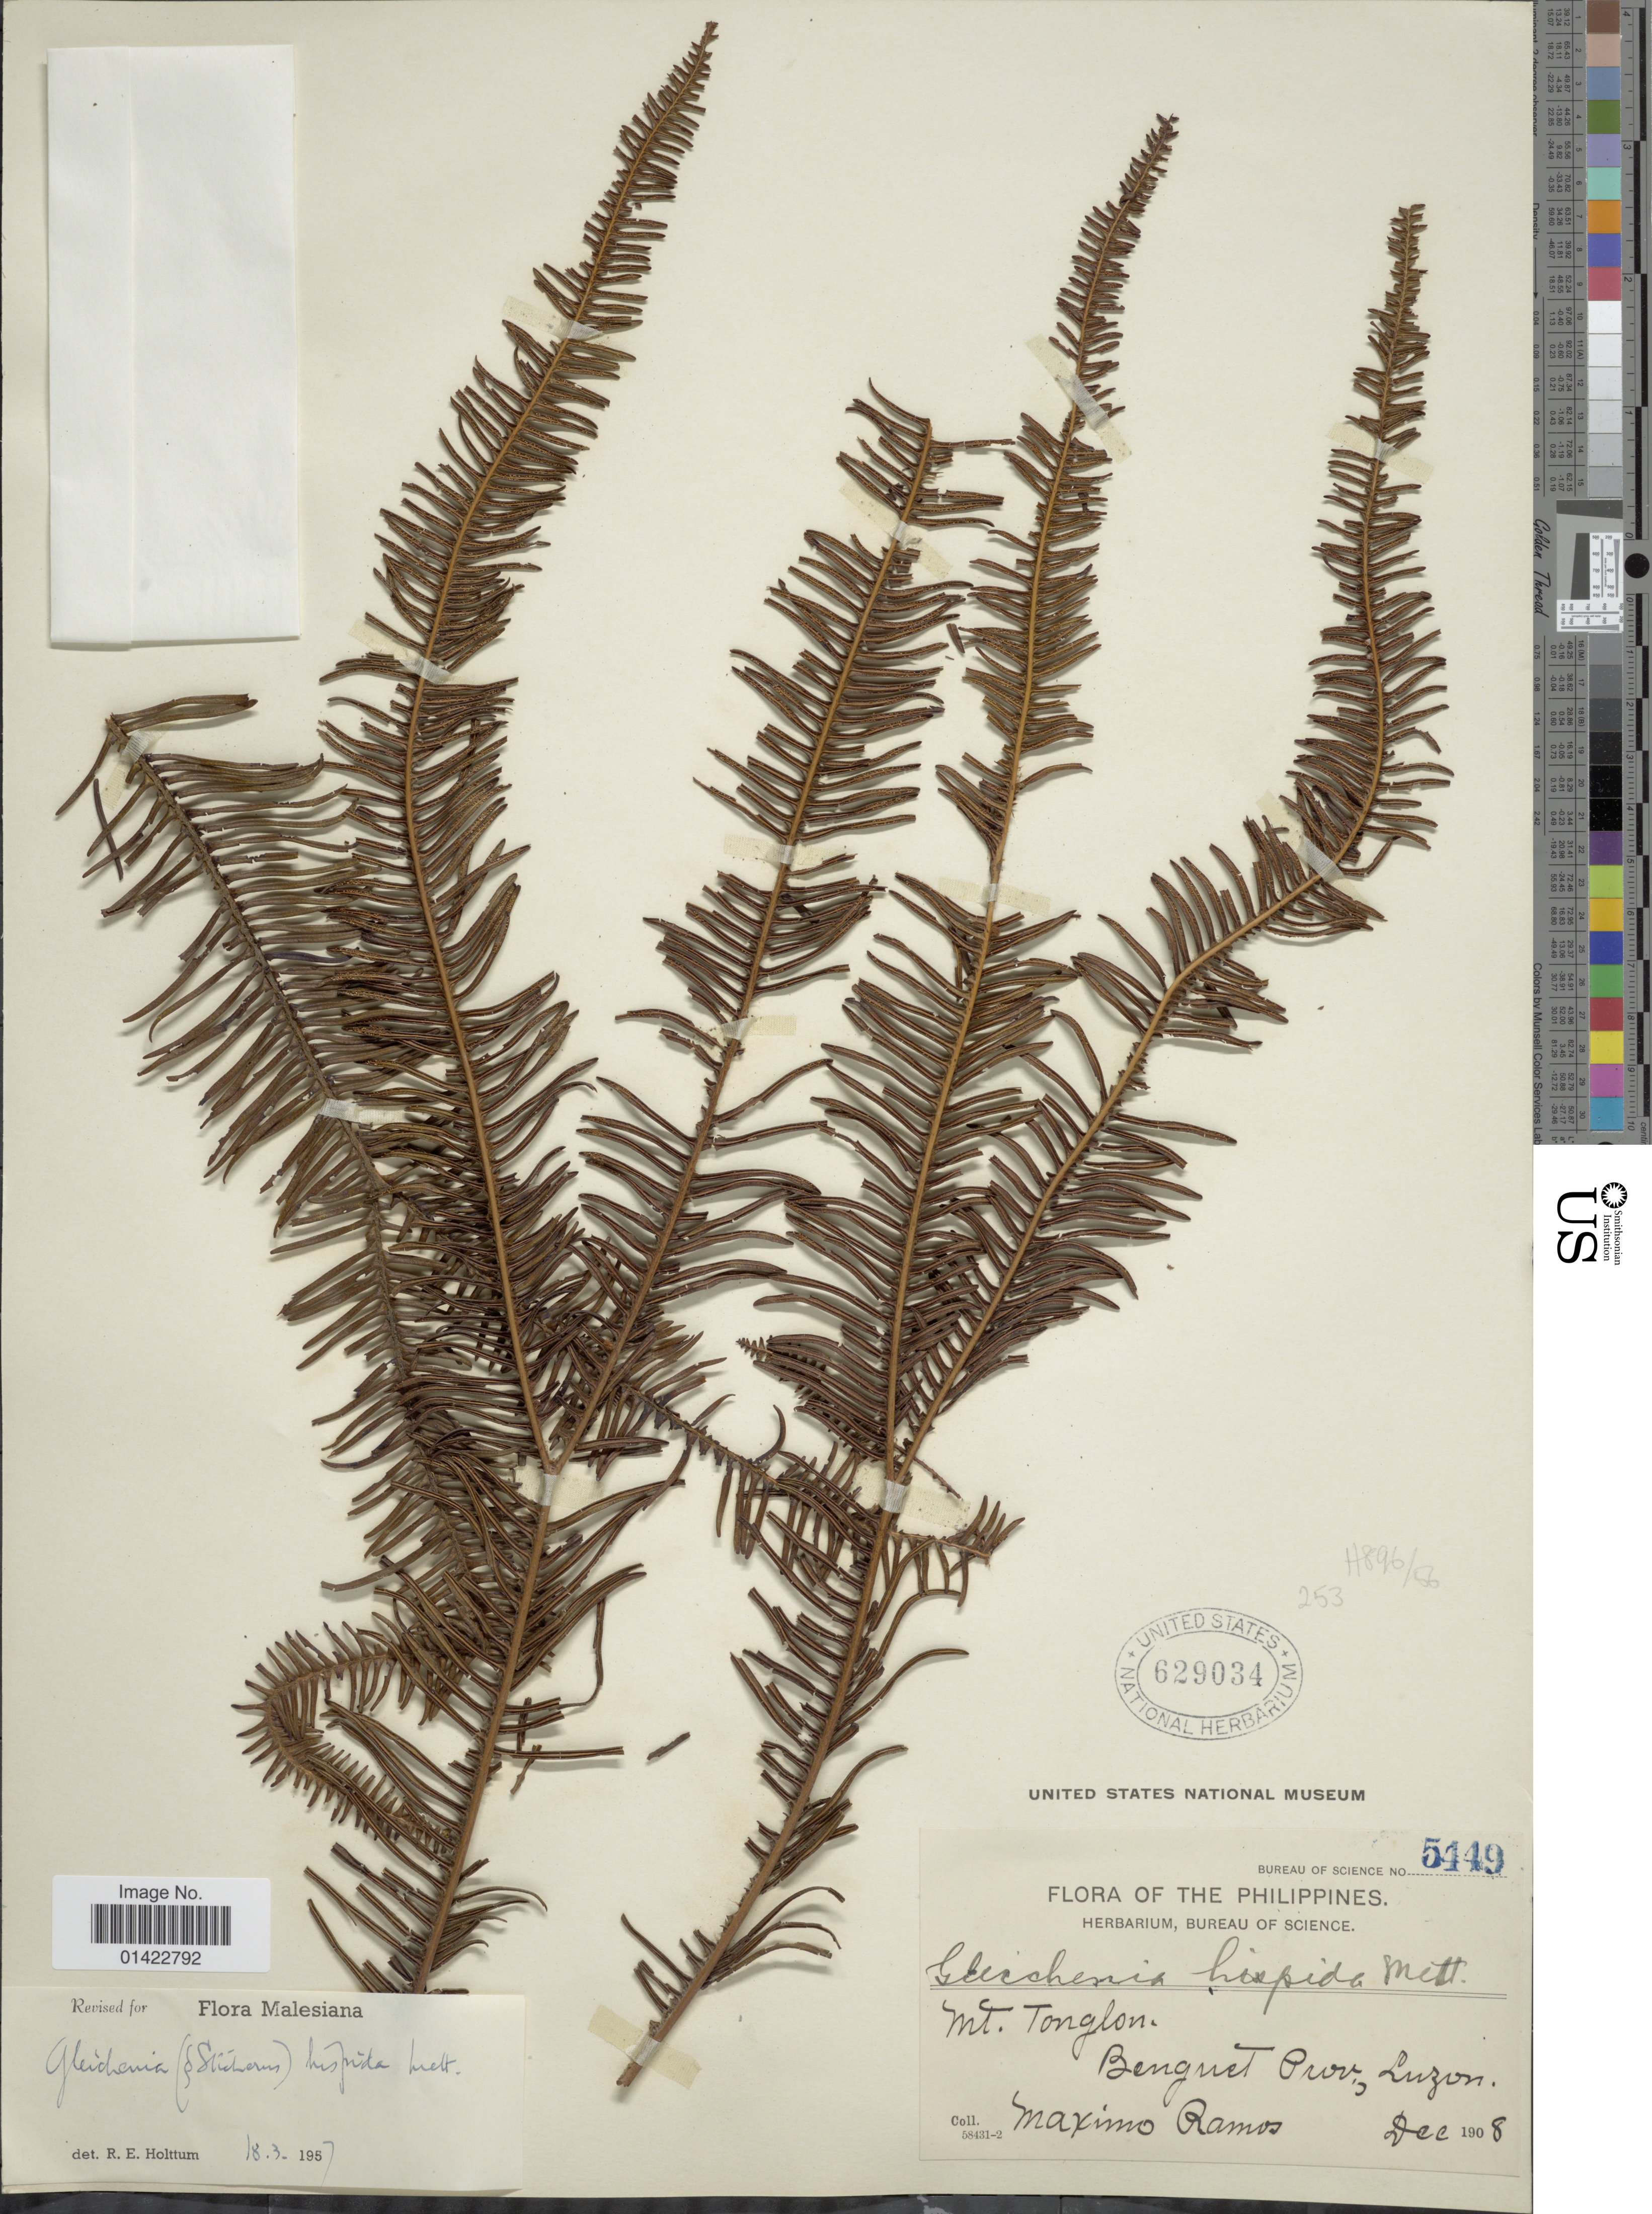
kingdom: Plantae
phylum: Tracheophyta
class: Polypodiopsida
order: Gleicheniales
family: Gleicheniaceae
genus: Sticherus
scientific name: Sticherus hispidus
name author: (Mett. ex Kuhn) Copel.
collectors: M. Ramos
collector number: Bureau of Science 5449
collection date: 1908-12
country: Philippines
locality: Mt. Tonglon. Benguet Prov., Luzon.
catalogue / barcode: US 629034